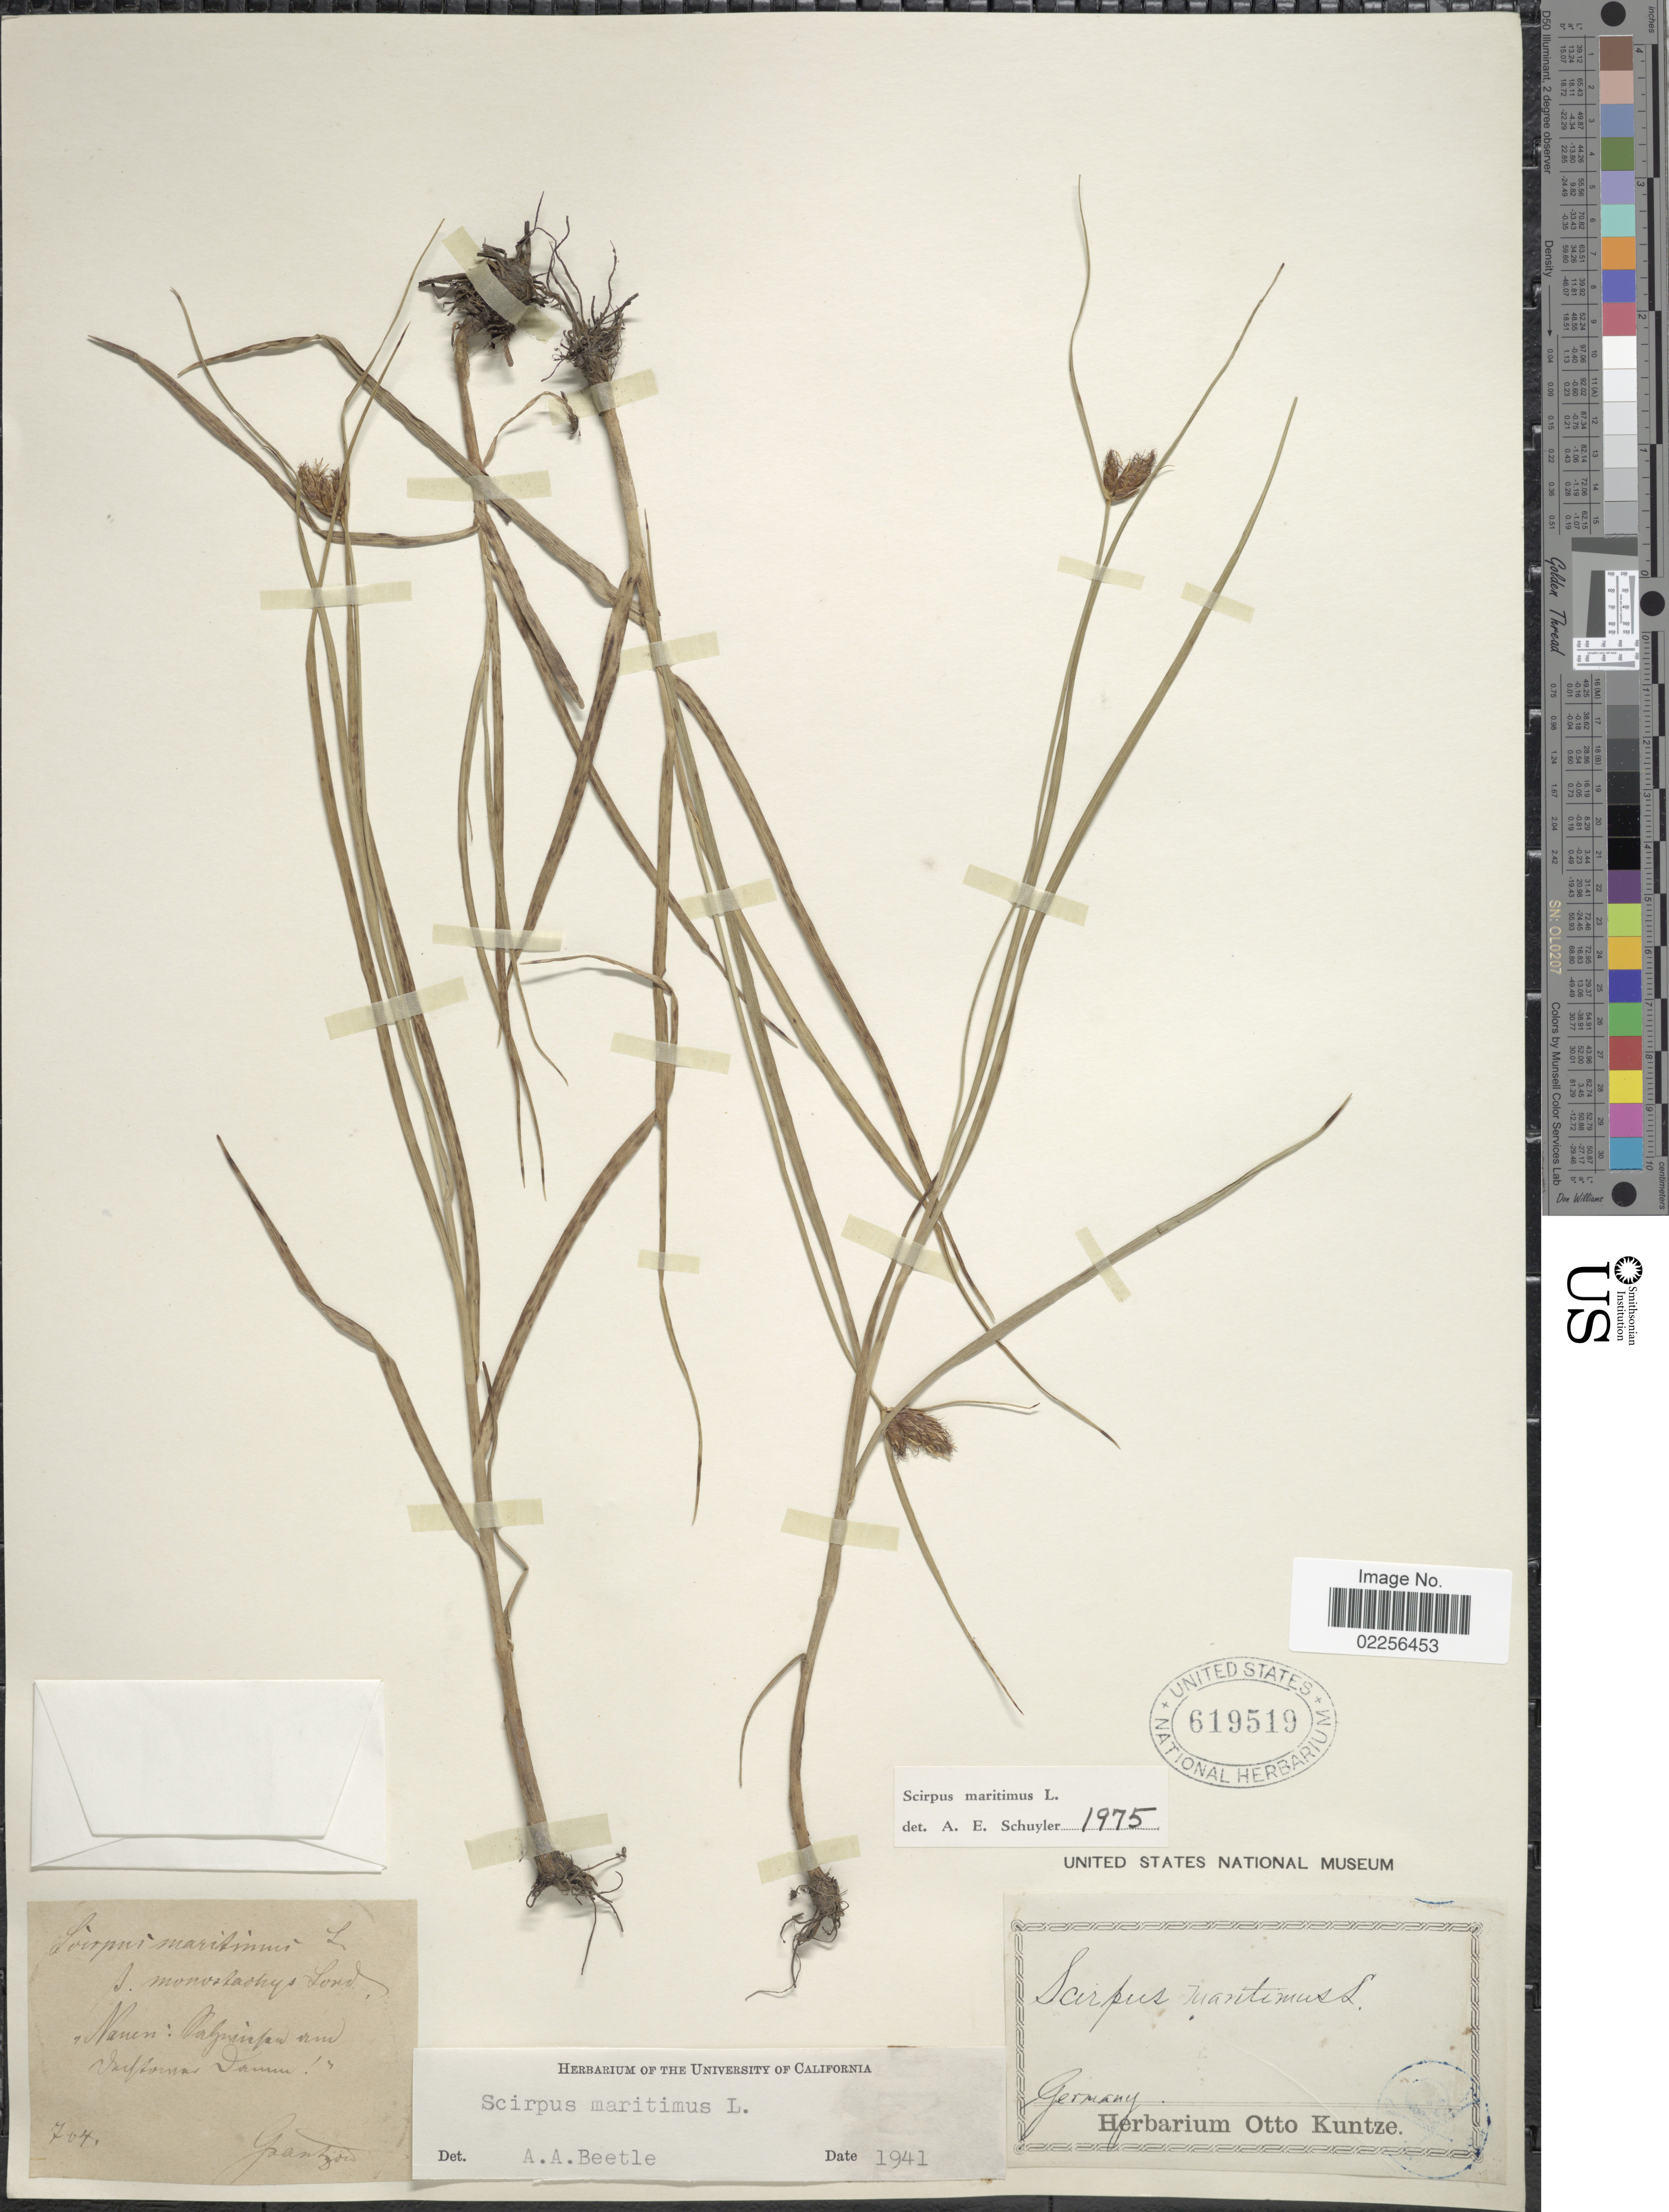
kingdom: Plantae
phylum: Tracheophyta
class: Liliopsida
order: Poales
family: Cyperaceae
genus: Bolboschoenus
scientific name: Bolboschoenus maritimus subsp. maritimus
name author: (L.) Palla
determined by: Strong, Mark T., (BOT), Smithsonian Institution - National Museum of Natural History (UNITED STATES)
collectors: Grantzow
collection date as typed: Transcribed d/m/y: /7/64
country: Germany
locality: Nauen [interpreted]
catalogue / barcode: US 619519